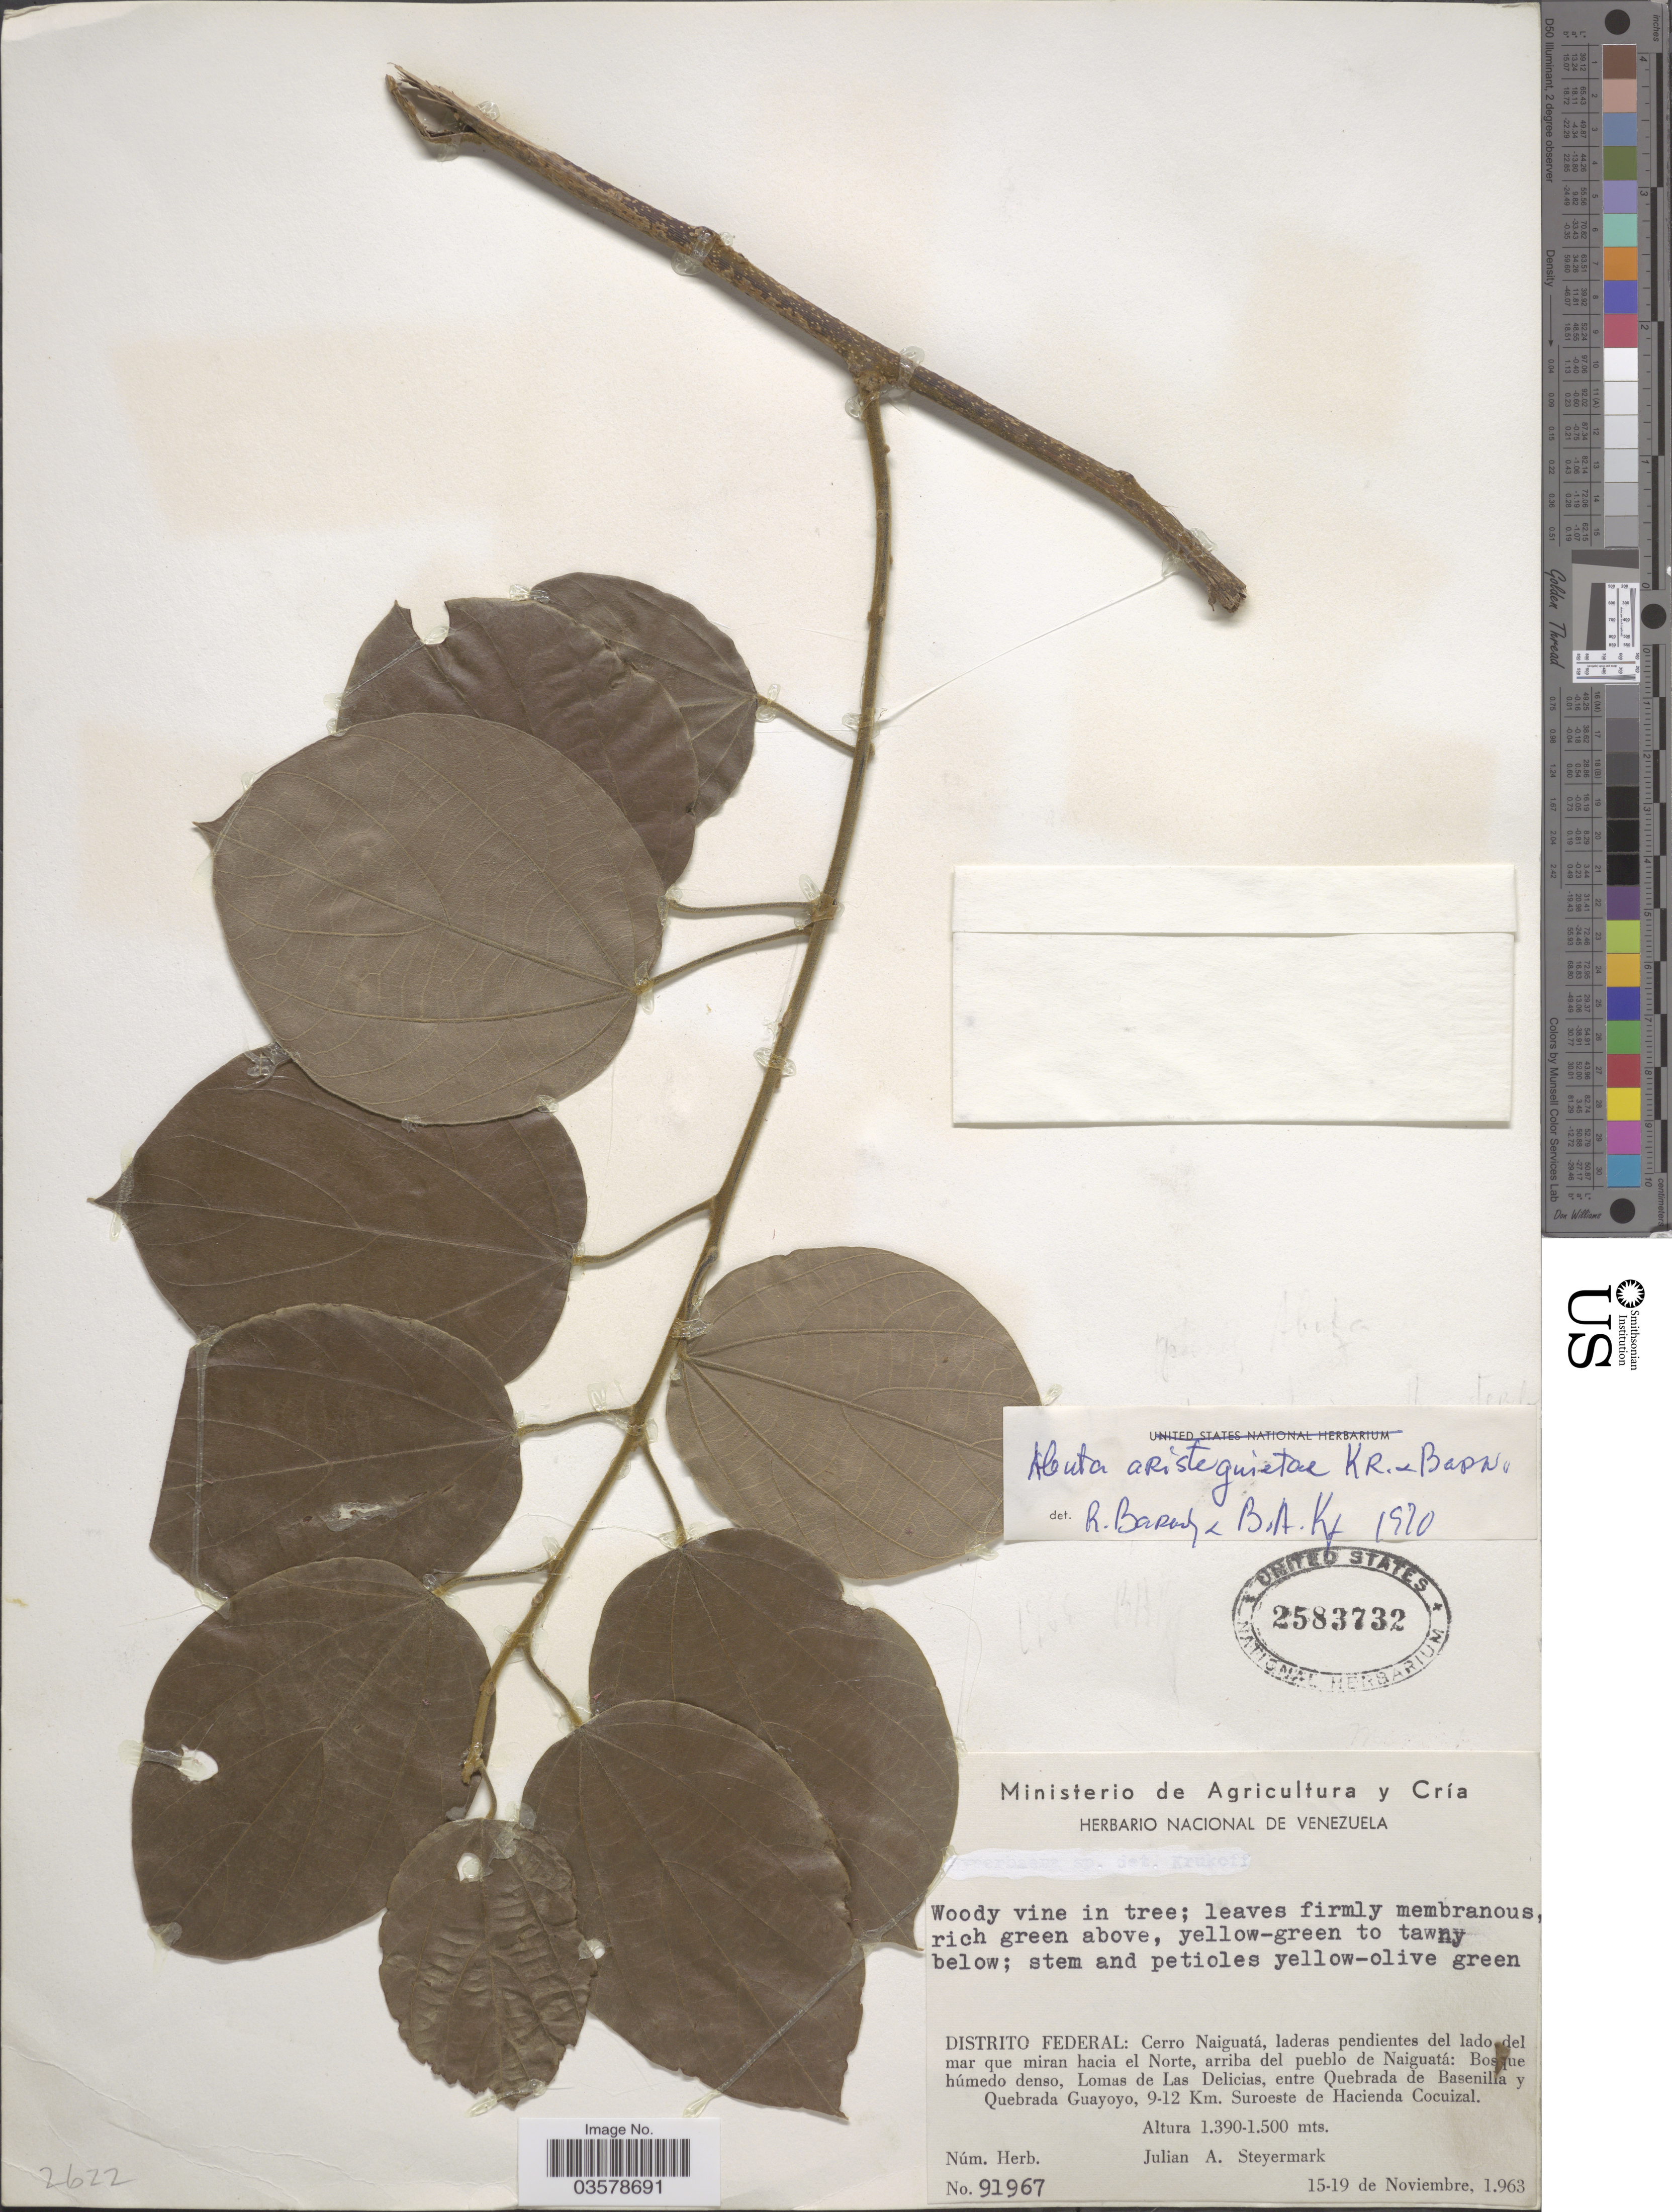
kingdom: Plantae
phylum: Tracheophyta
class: Magnoliopsida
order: Ranunculales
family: Menispermaceae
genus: Abuta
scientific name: Abuta aristeguietae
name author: Krukoff & Barneby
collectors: J. Steyermark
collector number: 91967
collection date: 1963-11-15/1963-11-19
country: Venezuela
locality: Distrito Federal: Cerro Naiguatá, laderas pendientes del lado del mar que miran hacia el Norte, arriba del pueblo de Naiguatá: Bosque húmedo denso, Lomas de Las Delicias, entre Quebrada de Basenilia y Quebrada Guayoyo, 9-12 Km. Suroeste de Hacienda Cocuizal.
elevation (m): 1390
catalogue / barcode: US 2583732